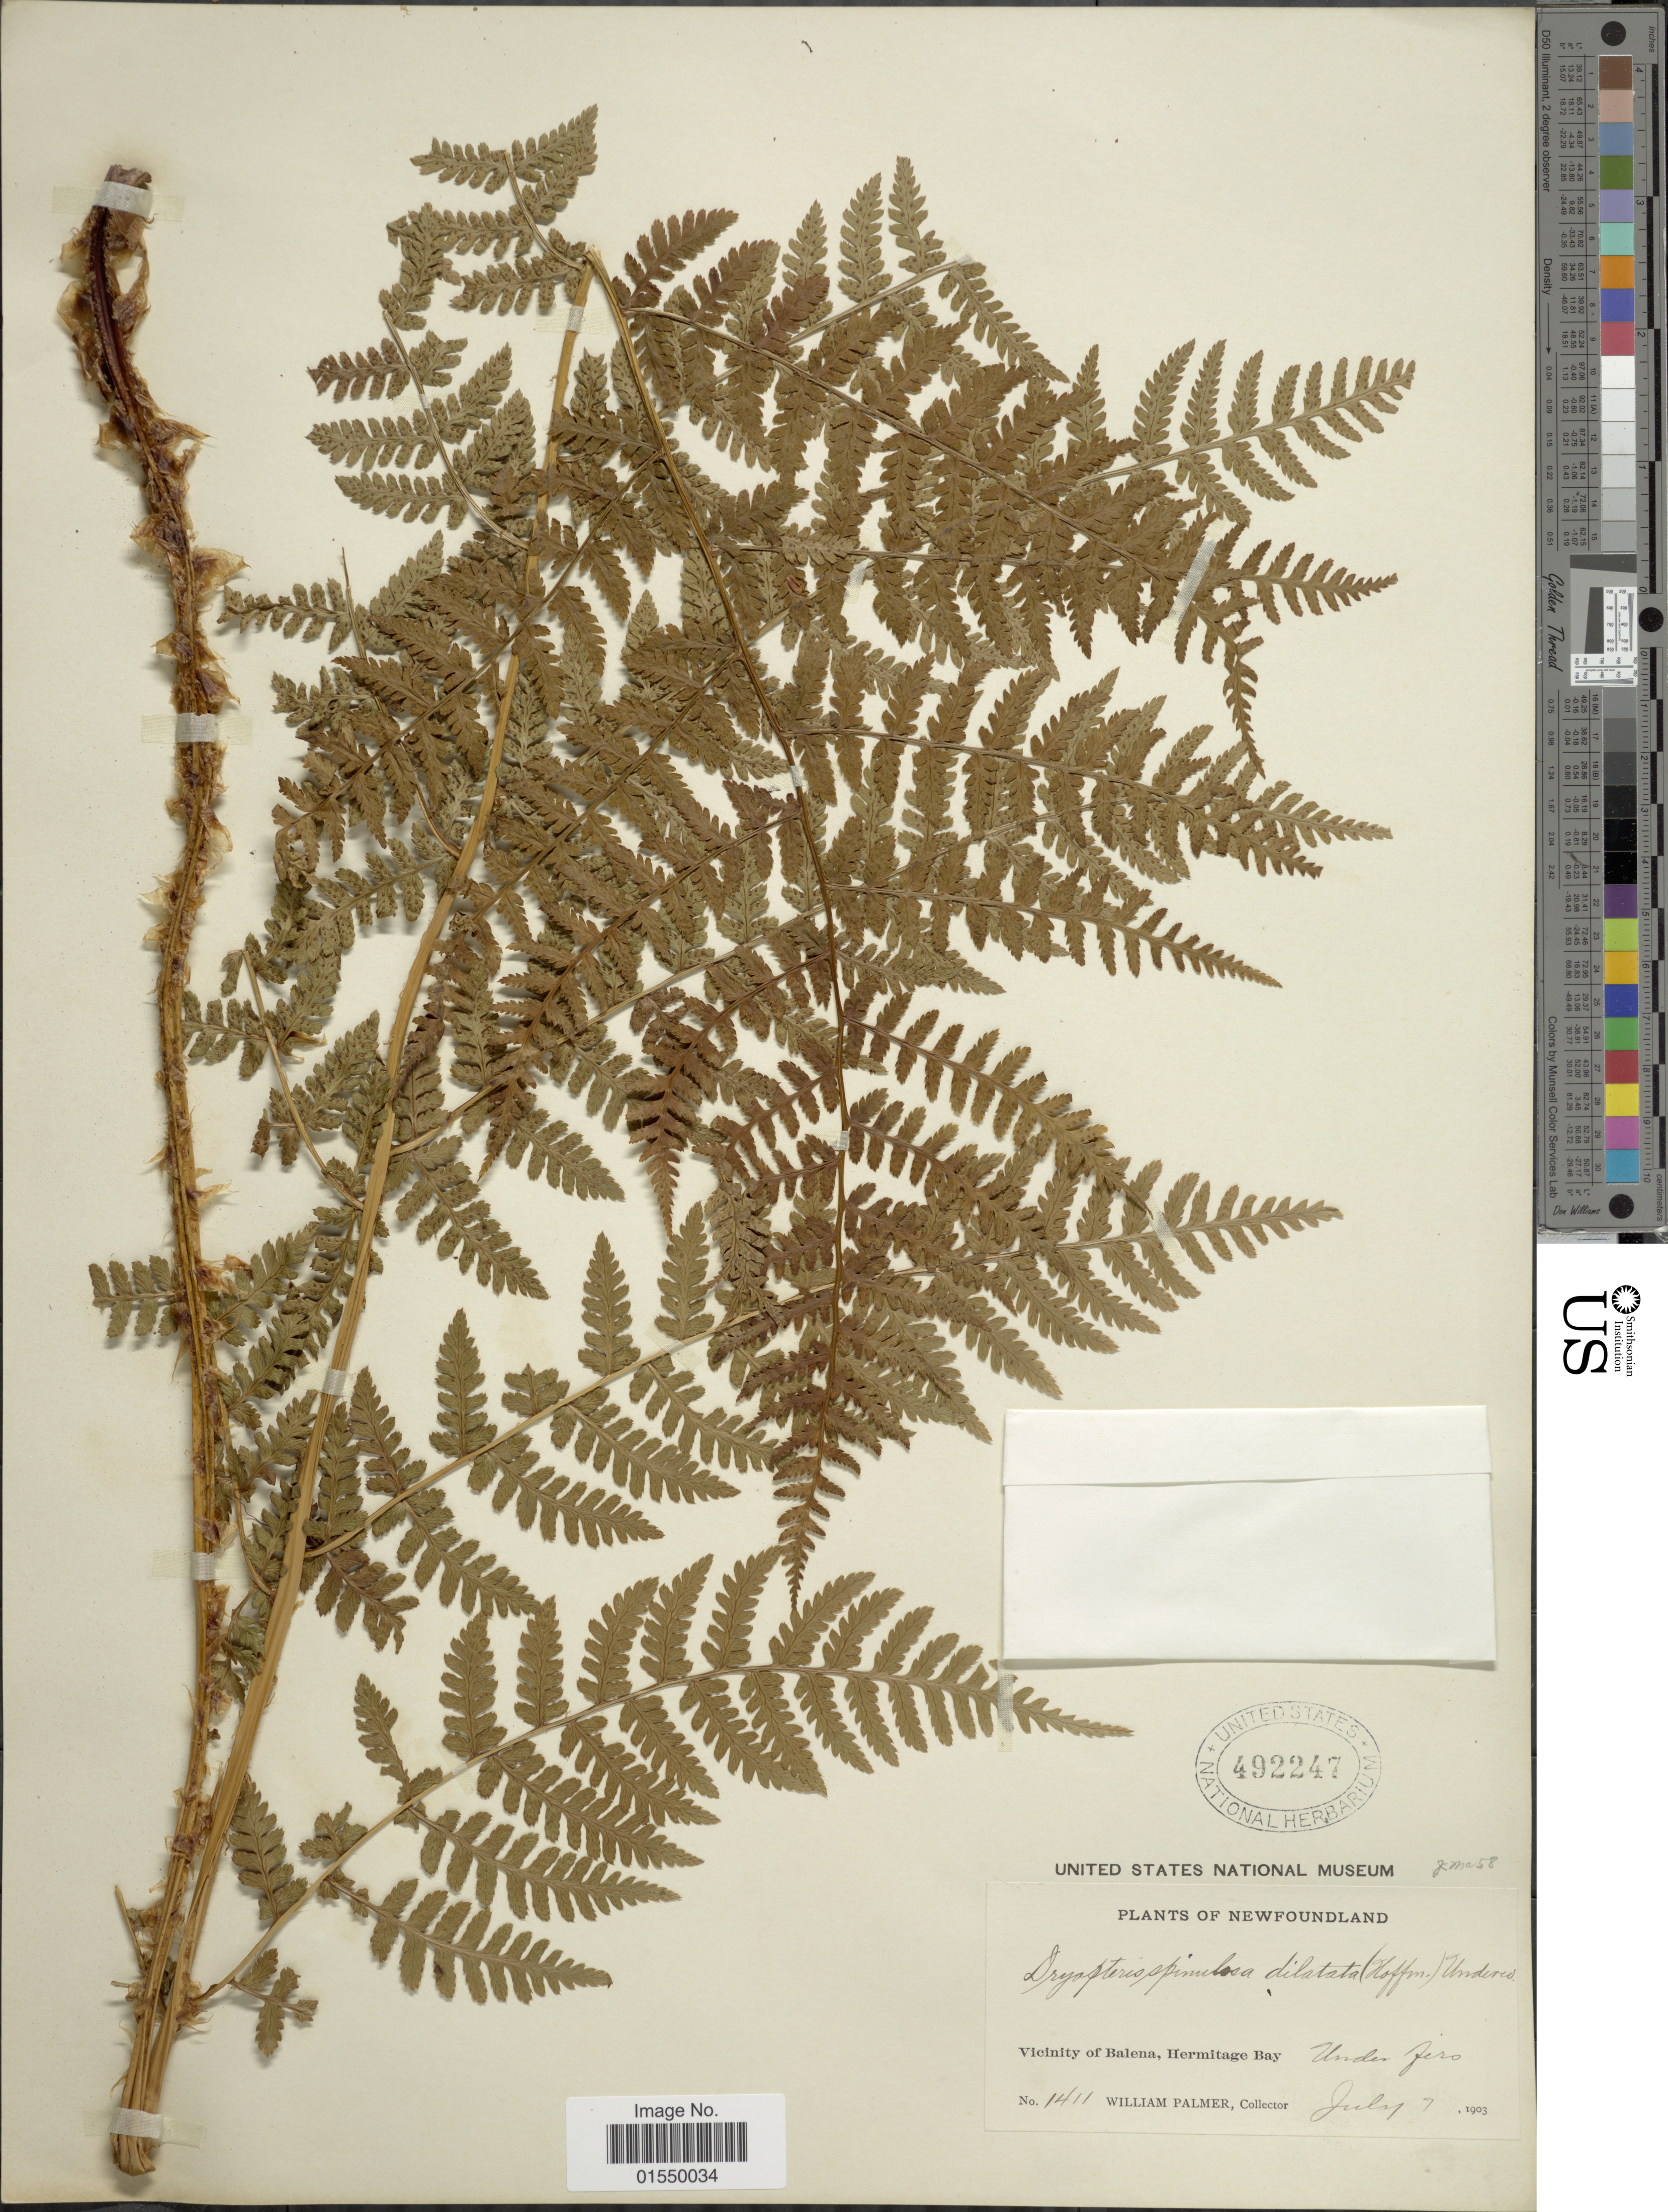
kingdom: Plantae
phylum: Tracheophyta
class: Polypodiopsida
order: Polypodiales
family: Dryopteridaceae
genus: Dryopteris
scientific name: Dryopteris campyloptera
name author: Clarkson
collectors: W. Palmer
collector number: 1411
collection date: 1903-07-07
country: Canada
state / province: Newfoundland and Labrador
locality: Vicinity of Balena, Hermitage Bay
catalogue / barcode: US 492247